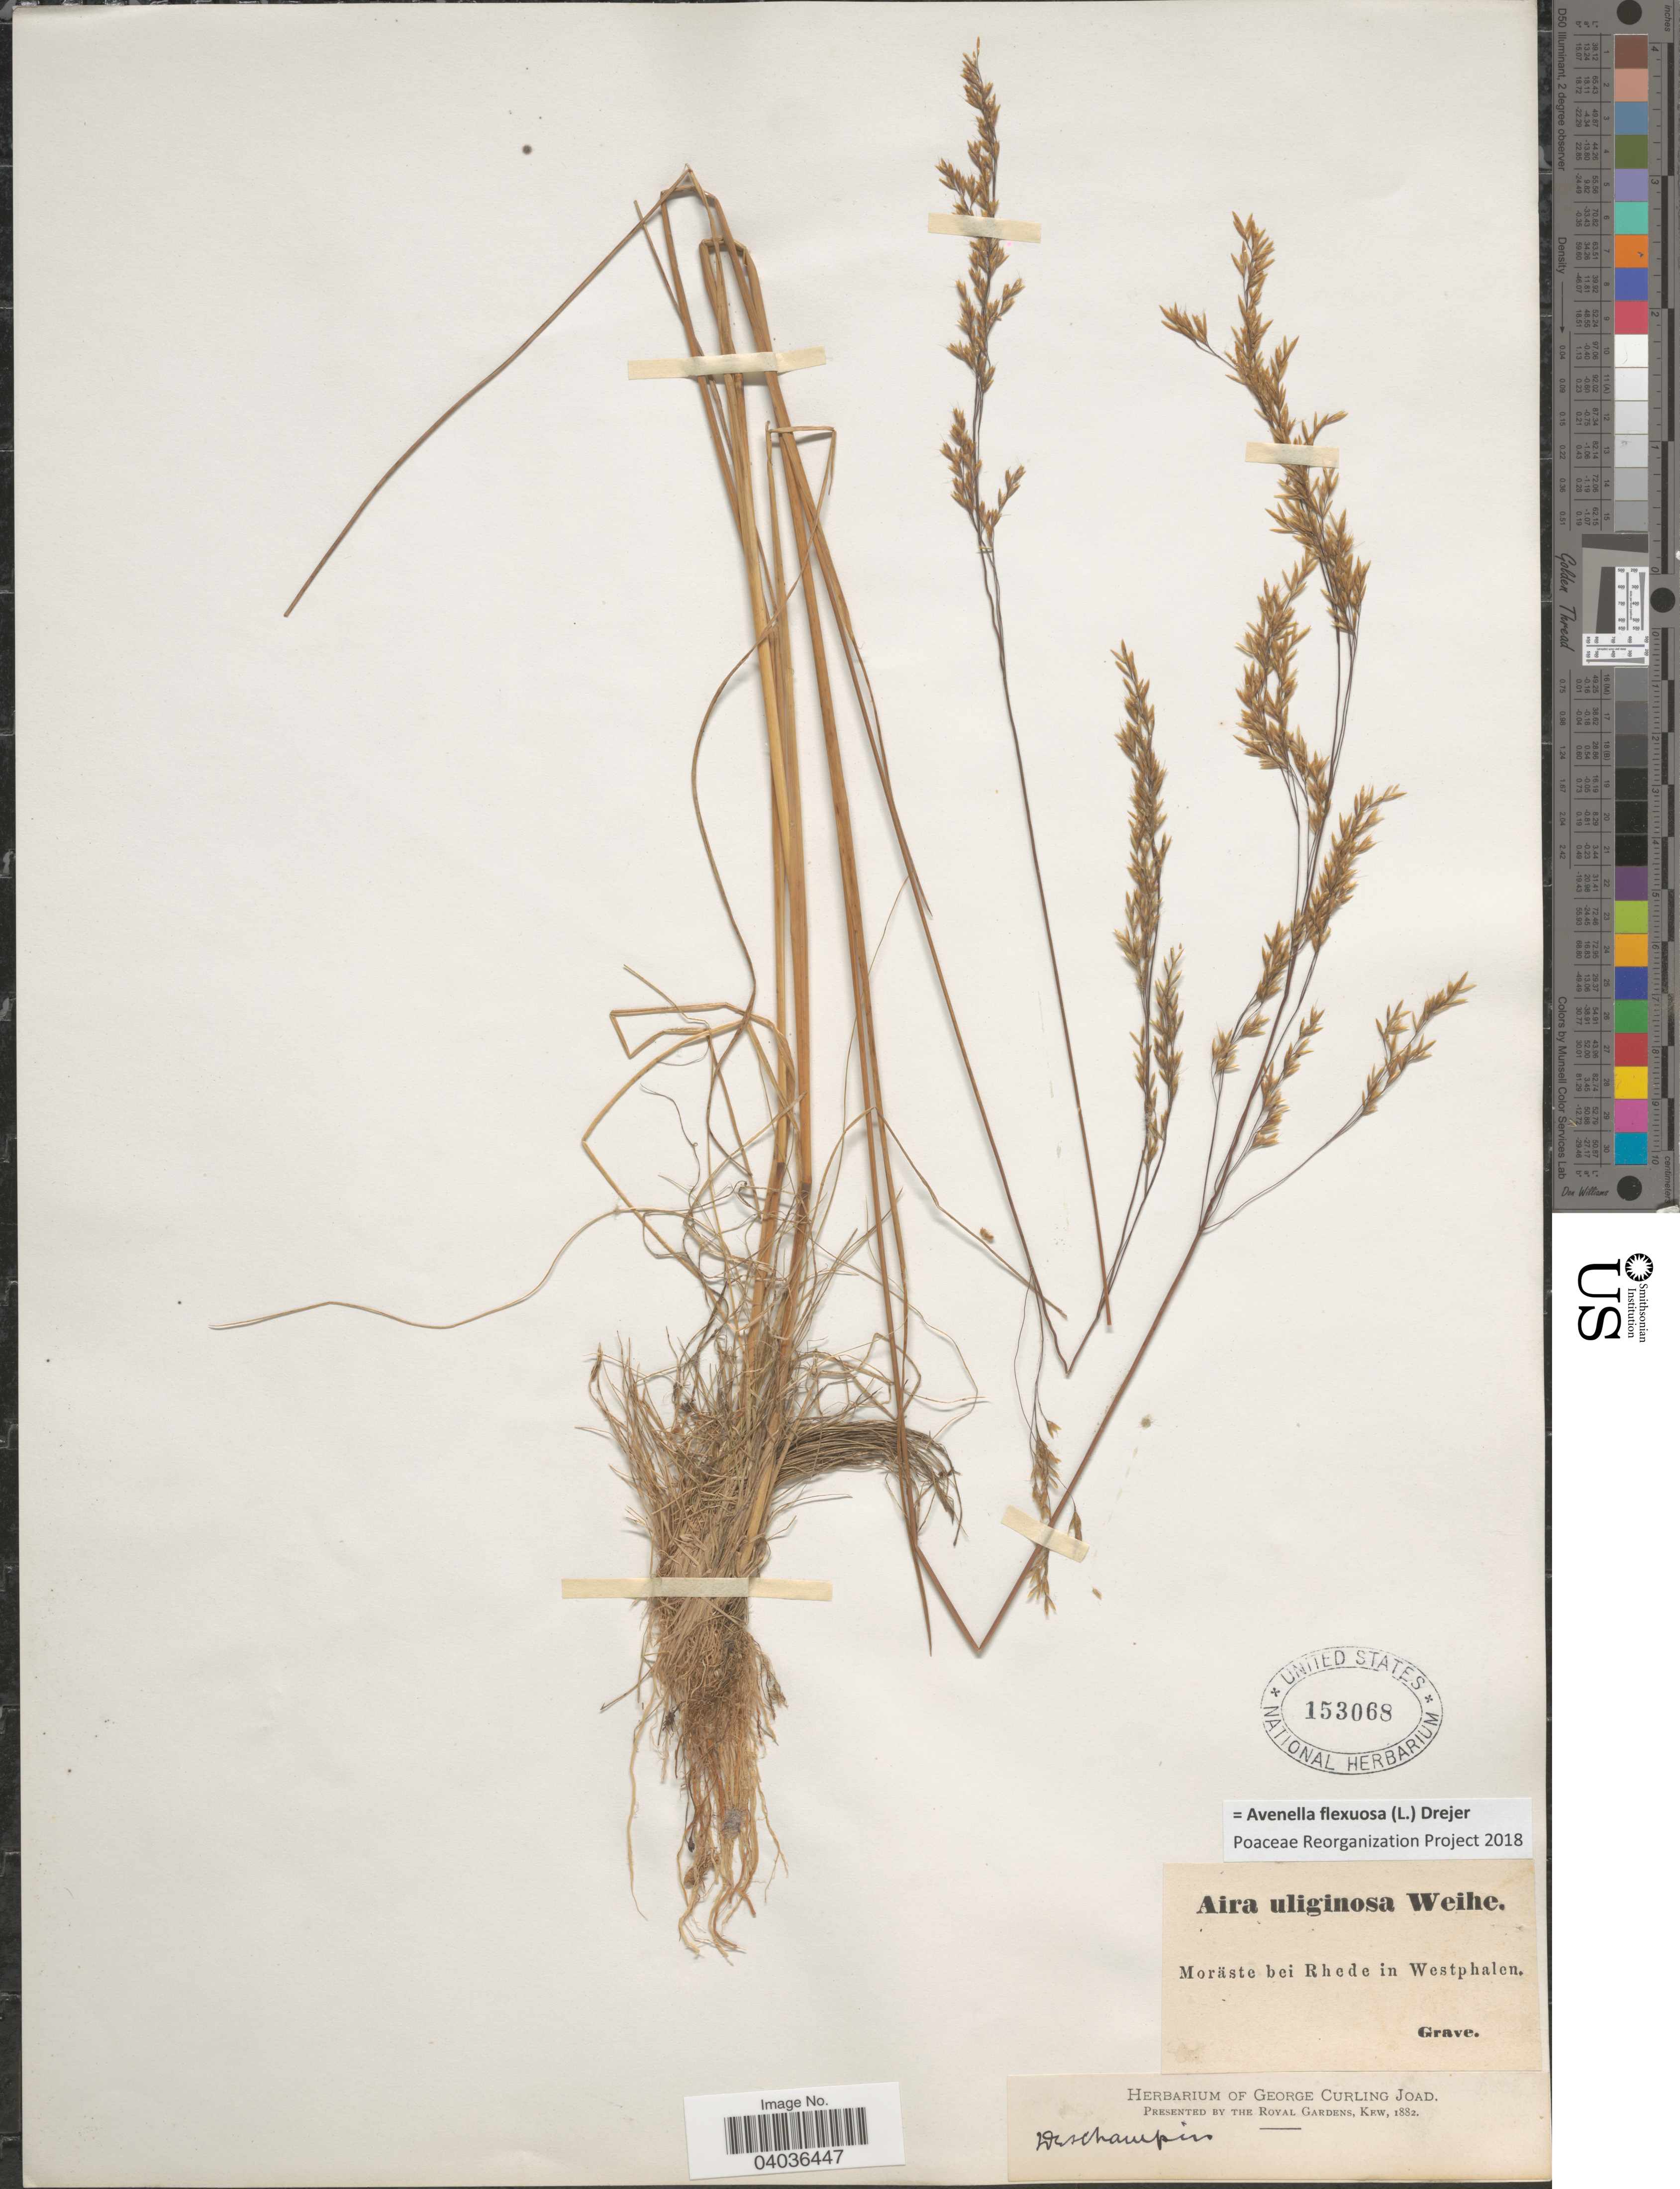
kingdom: Plantae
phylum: Tracheophyta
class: Liliopsida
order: Poales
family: Poaceae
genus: Avenella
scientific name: Avenella flexuosa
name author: (L.) Drejer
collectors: Grave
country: Germany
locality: Moräste bei Rhede in Westphalen.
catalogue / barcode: US 153068